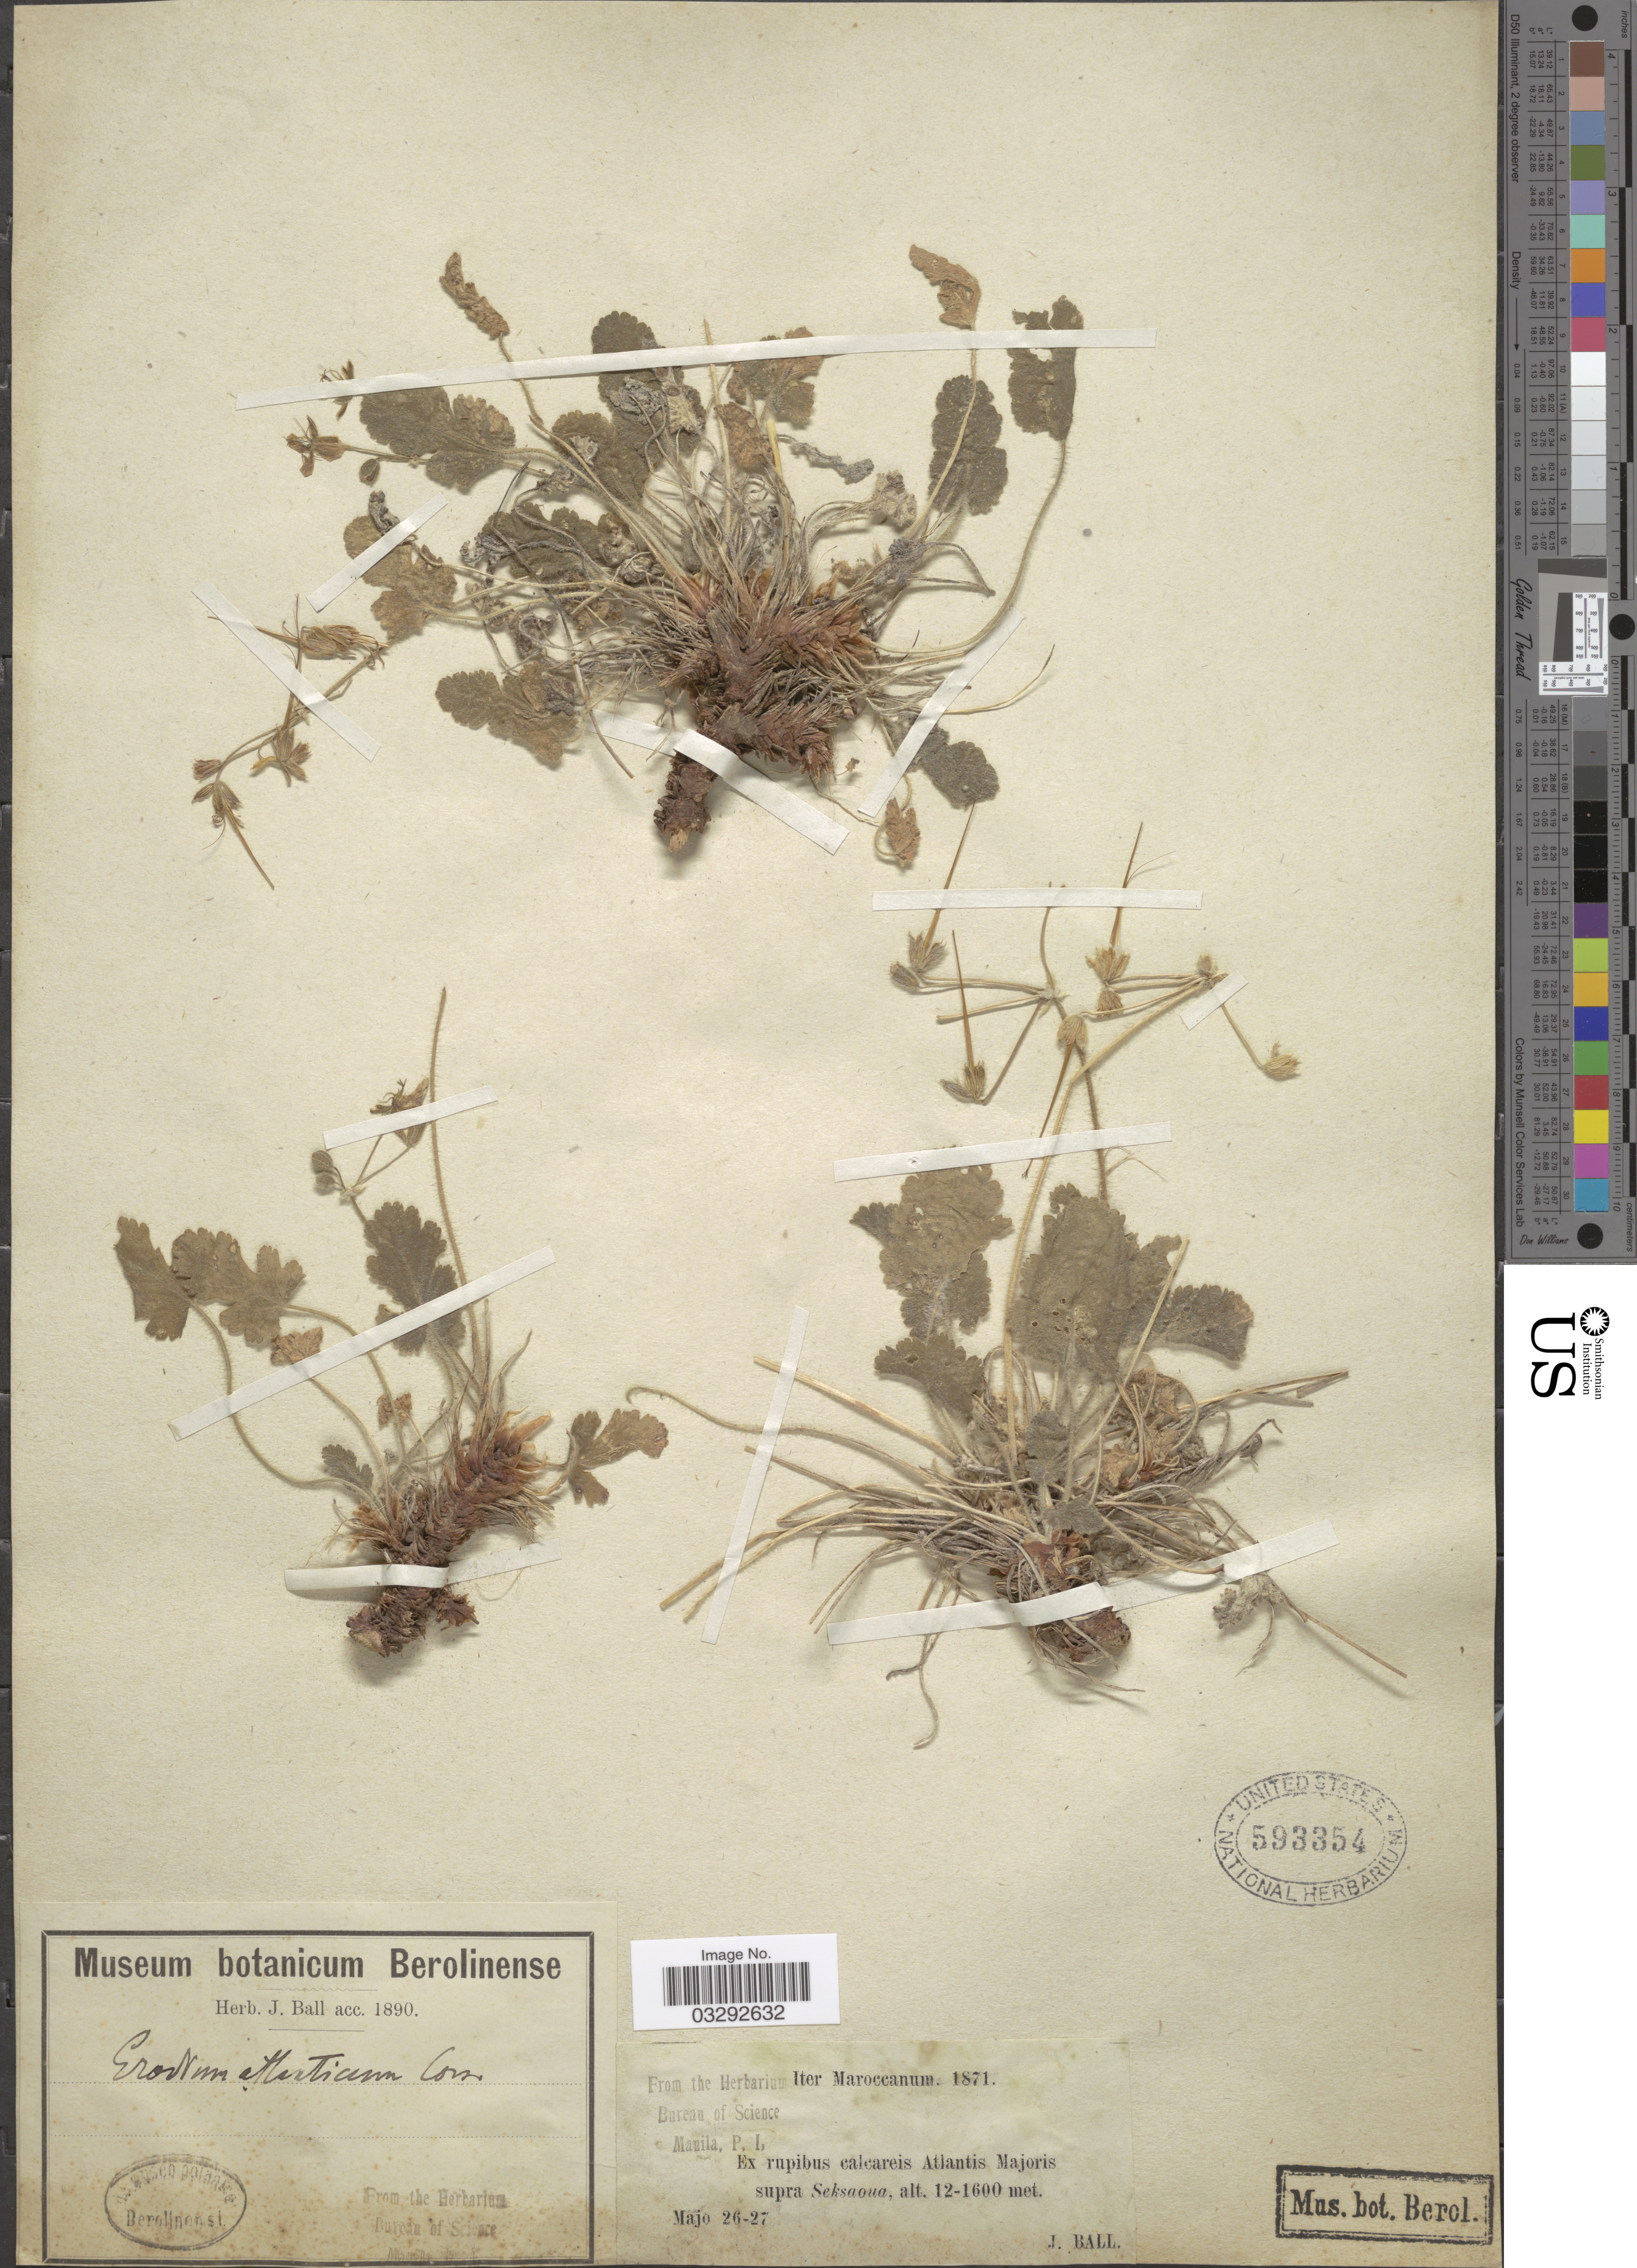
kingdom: Plantae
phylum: Tracheophyta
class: Magnoliopsida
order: Geraniales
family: Geraniaceae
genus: Erodium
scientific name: Erodium atlanticum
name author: Coss.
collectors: J. Ball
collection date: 1871-05-26/1871-05-27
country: Morocco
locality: Iter Maroccanum. Ex rupibus calcareis Atlantis Majoris supra Seksaoua.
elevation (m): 1200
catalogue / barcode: US 593354